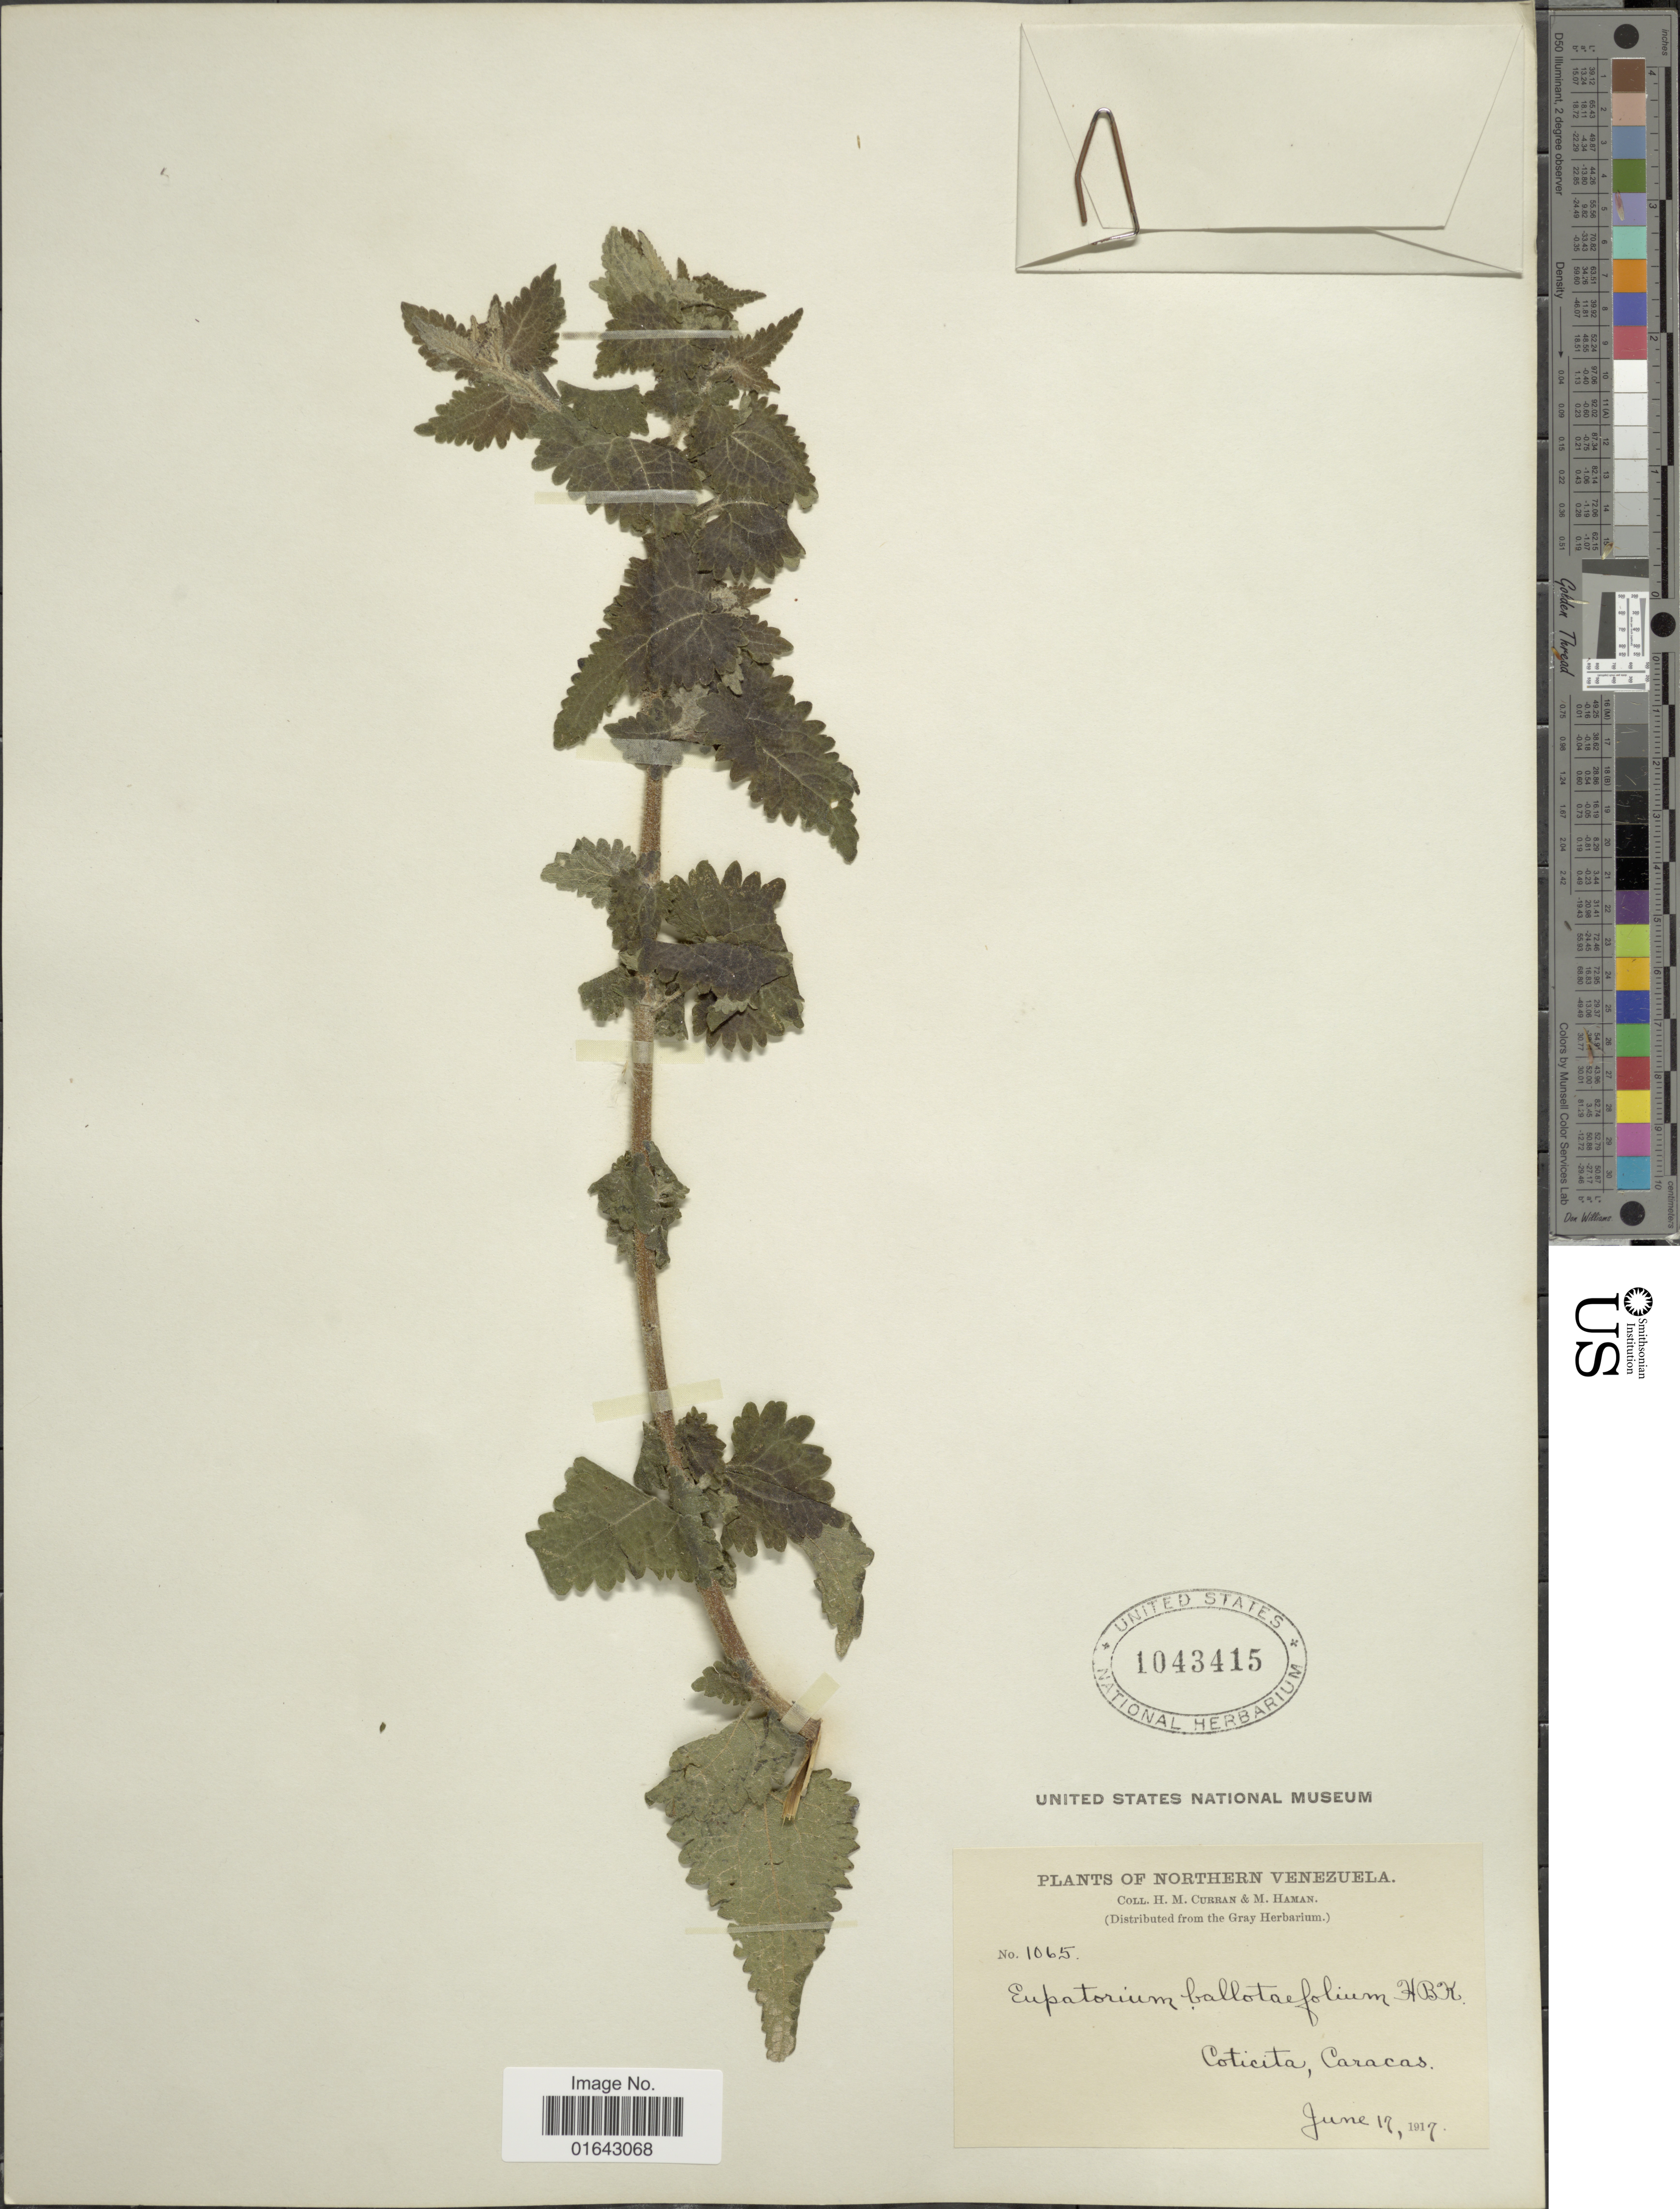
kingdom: Plantae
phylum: Tracheophyta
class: Magnoliopsida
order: Asterales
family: Asteraceae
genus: Conocliniopsis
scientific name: Conocliniopsis prasiifolia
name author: (DC.) R.M. King & H. Rob.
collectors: H. M. Curran & M. Haman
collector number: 1065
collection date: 1917-06-17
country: Venezuela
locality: Northern Venezuela. Coticita, Caracas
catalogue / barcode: US 1043415